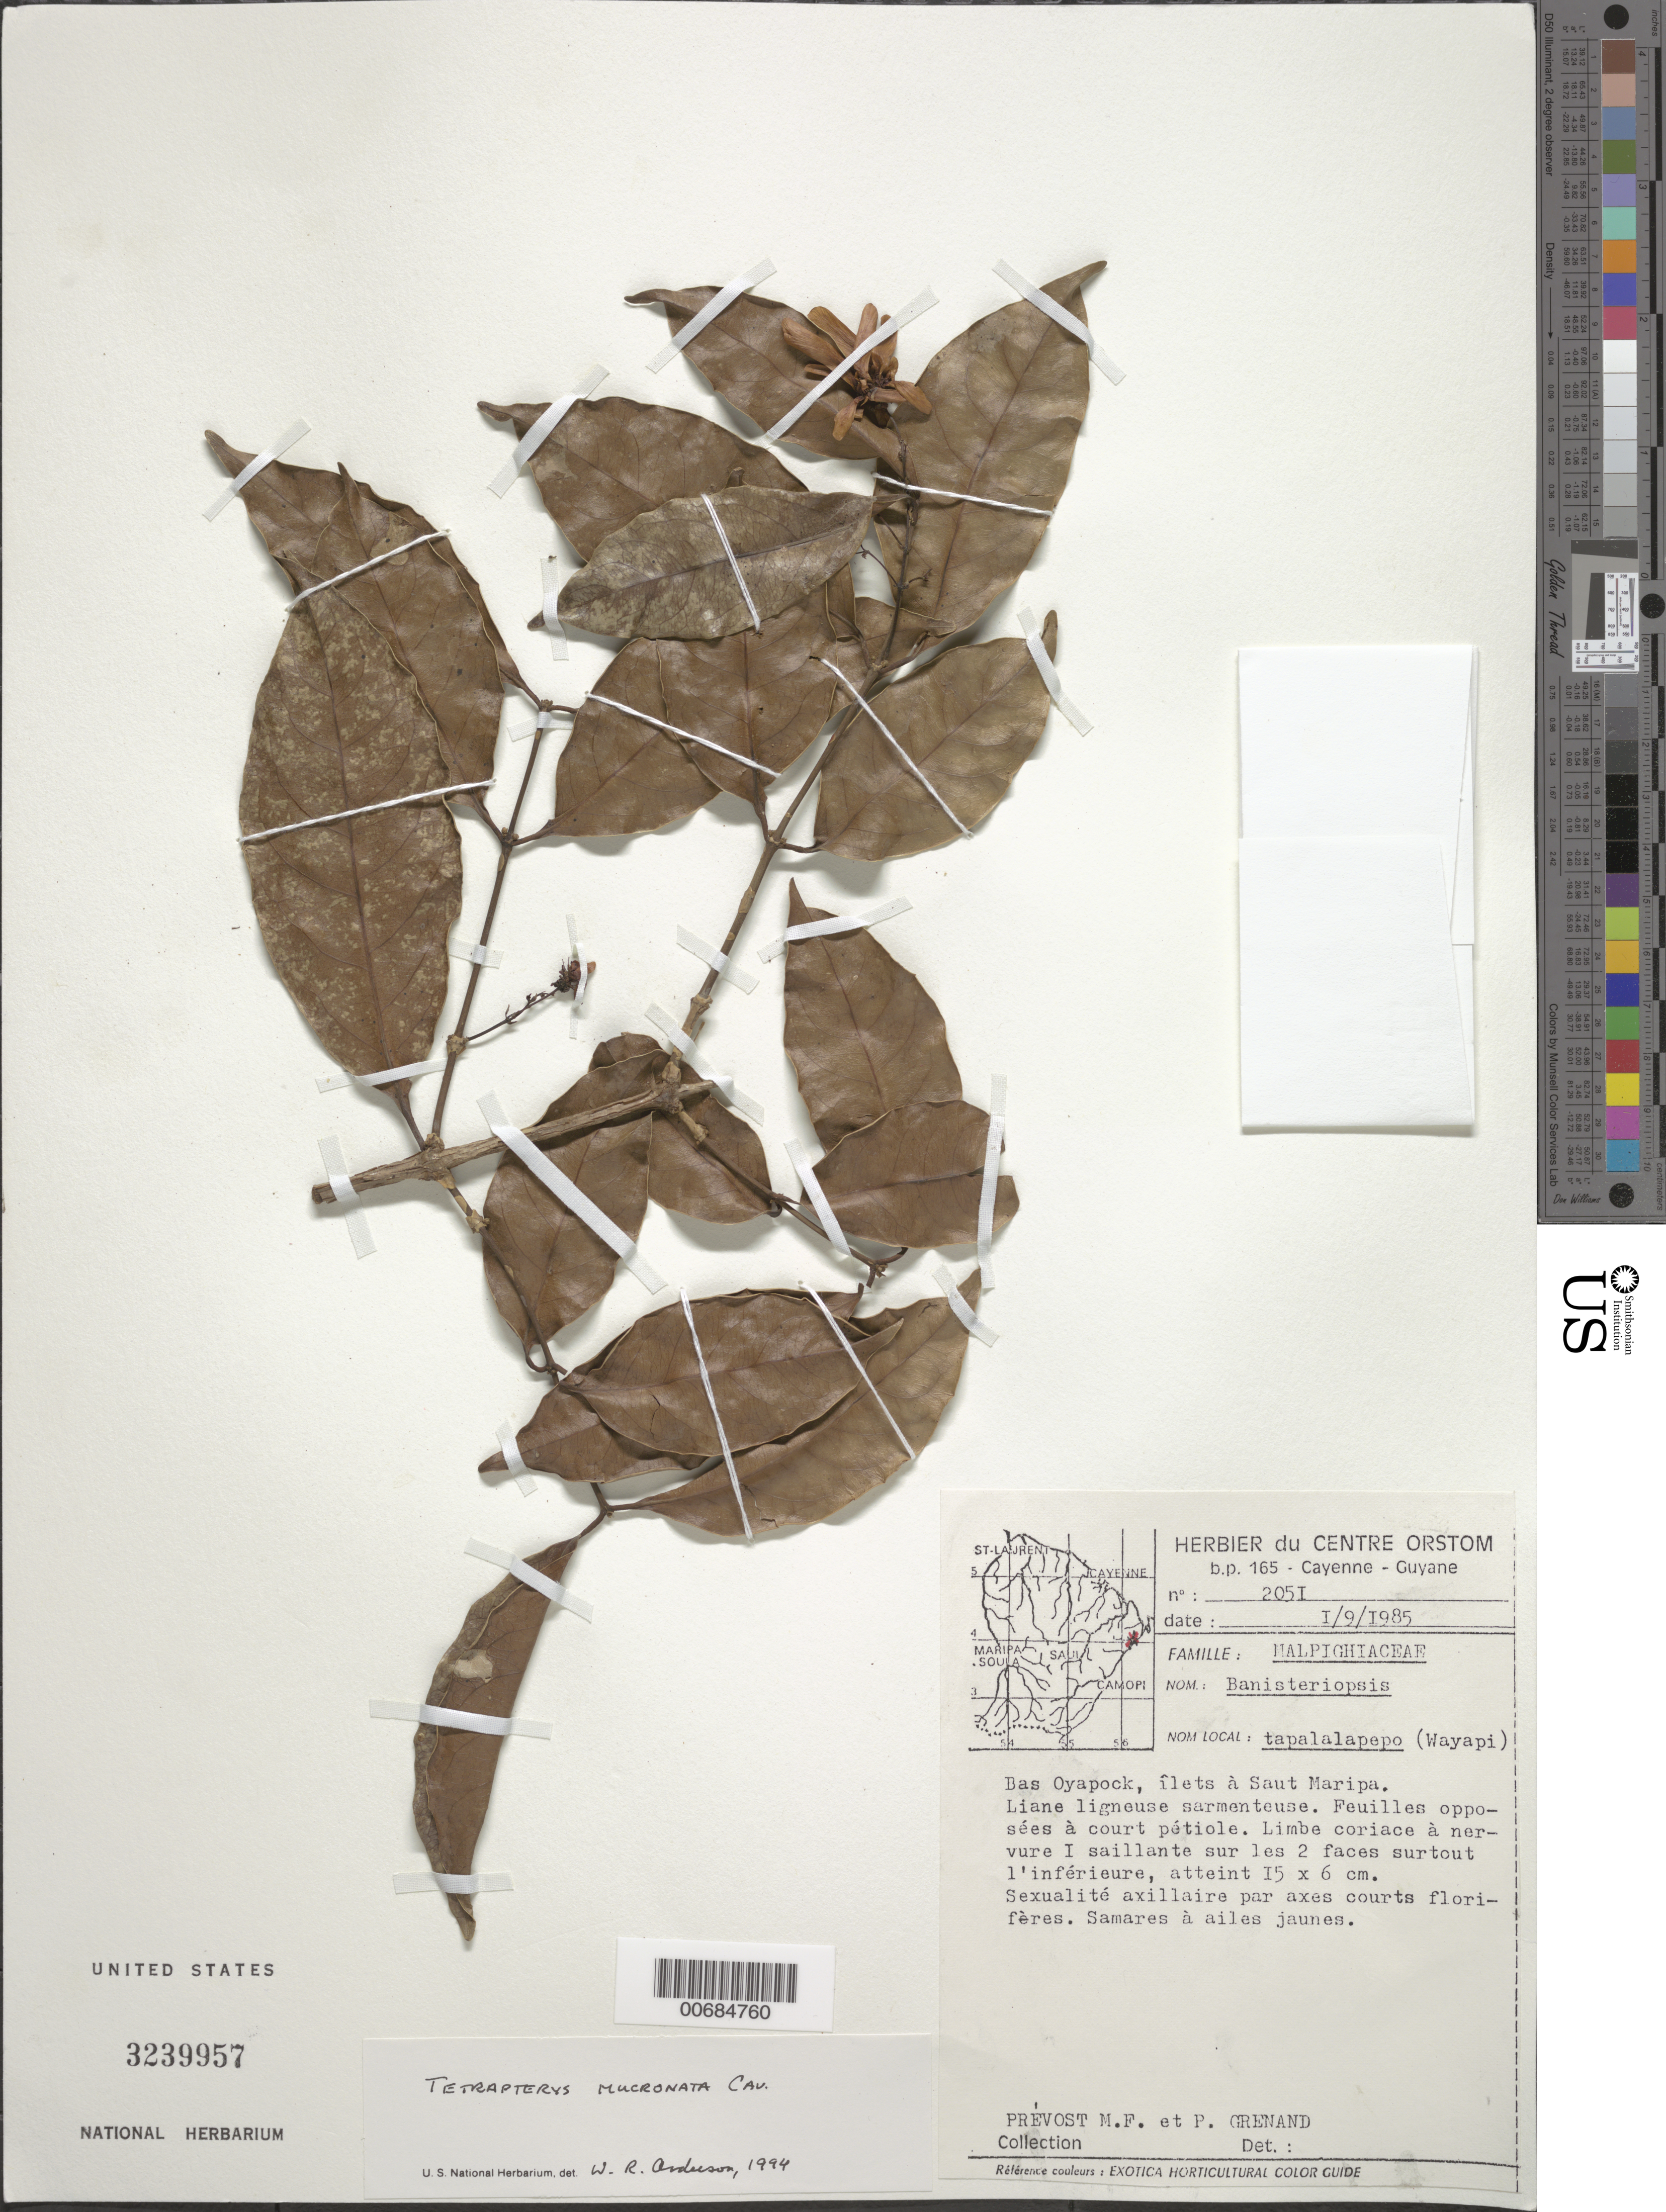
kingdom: Plantae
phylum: Tracheophyta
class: Magnoliopsida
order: Malpighiales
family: Malpighiaceae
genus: Tetrapterys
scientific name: Tetrapterys mucronata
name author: Cav.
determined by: Anderson, W. R., (MICH), University of Michigan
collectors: M.-F. Prévost & P. Grenand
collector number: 2051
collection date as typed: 1-Sep-85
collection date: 1985-09-01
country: French Guiana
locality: Bas Oyapock, îlets à Saut Maripa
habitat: Riparian islets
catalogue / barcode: US 3239957